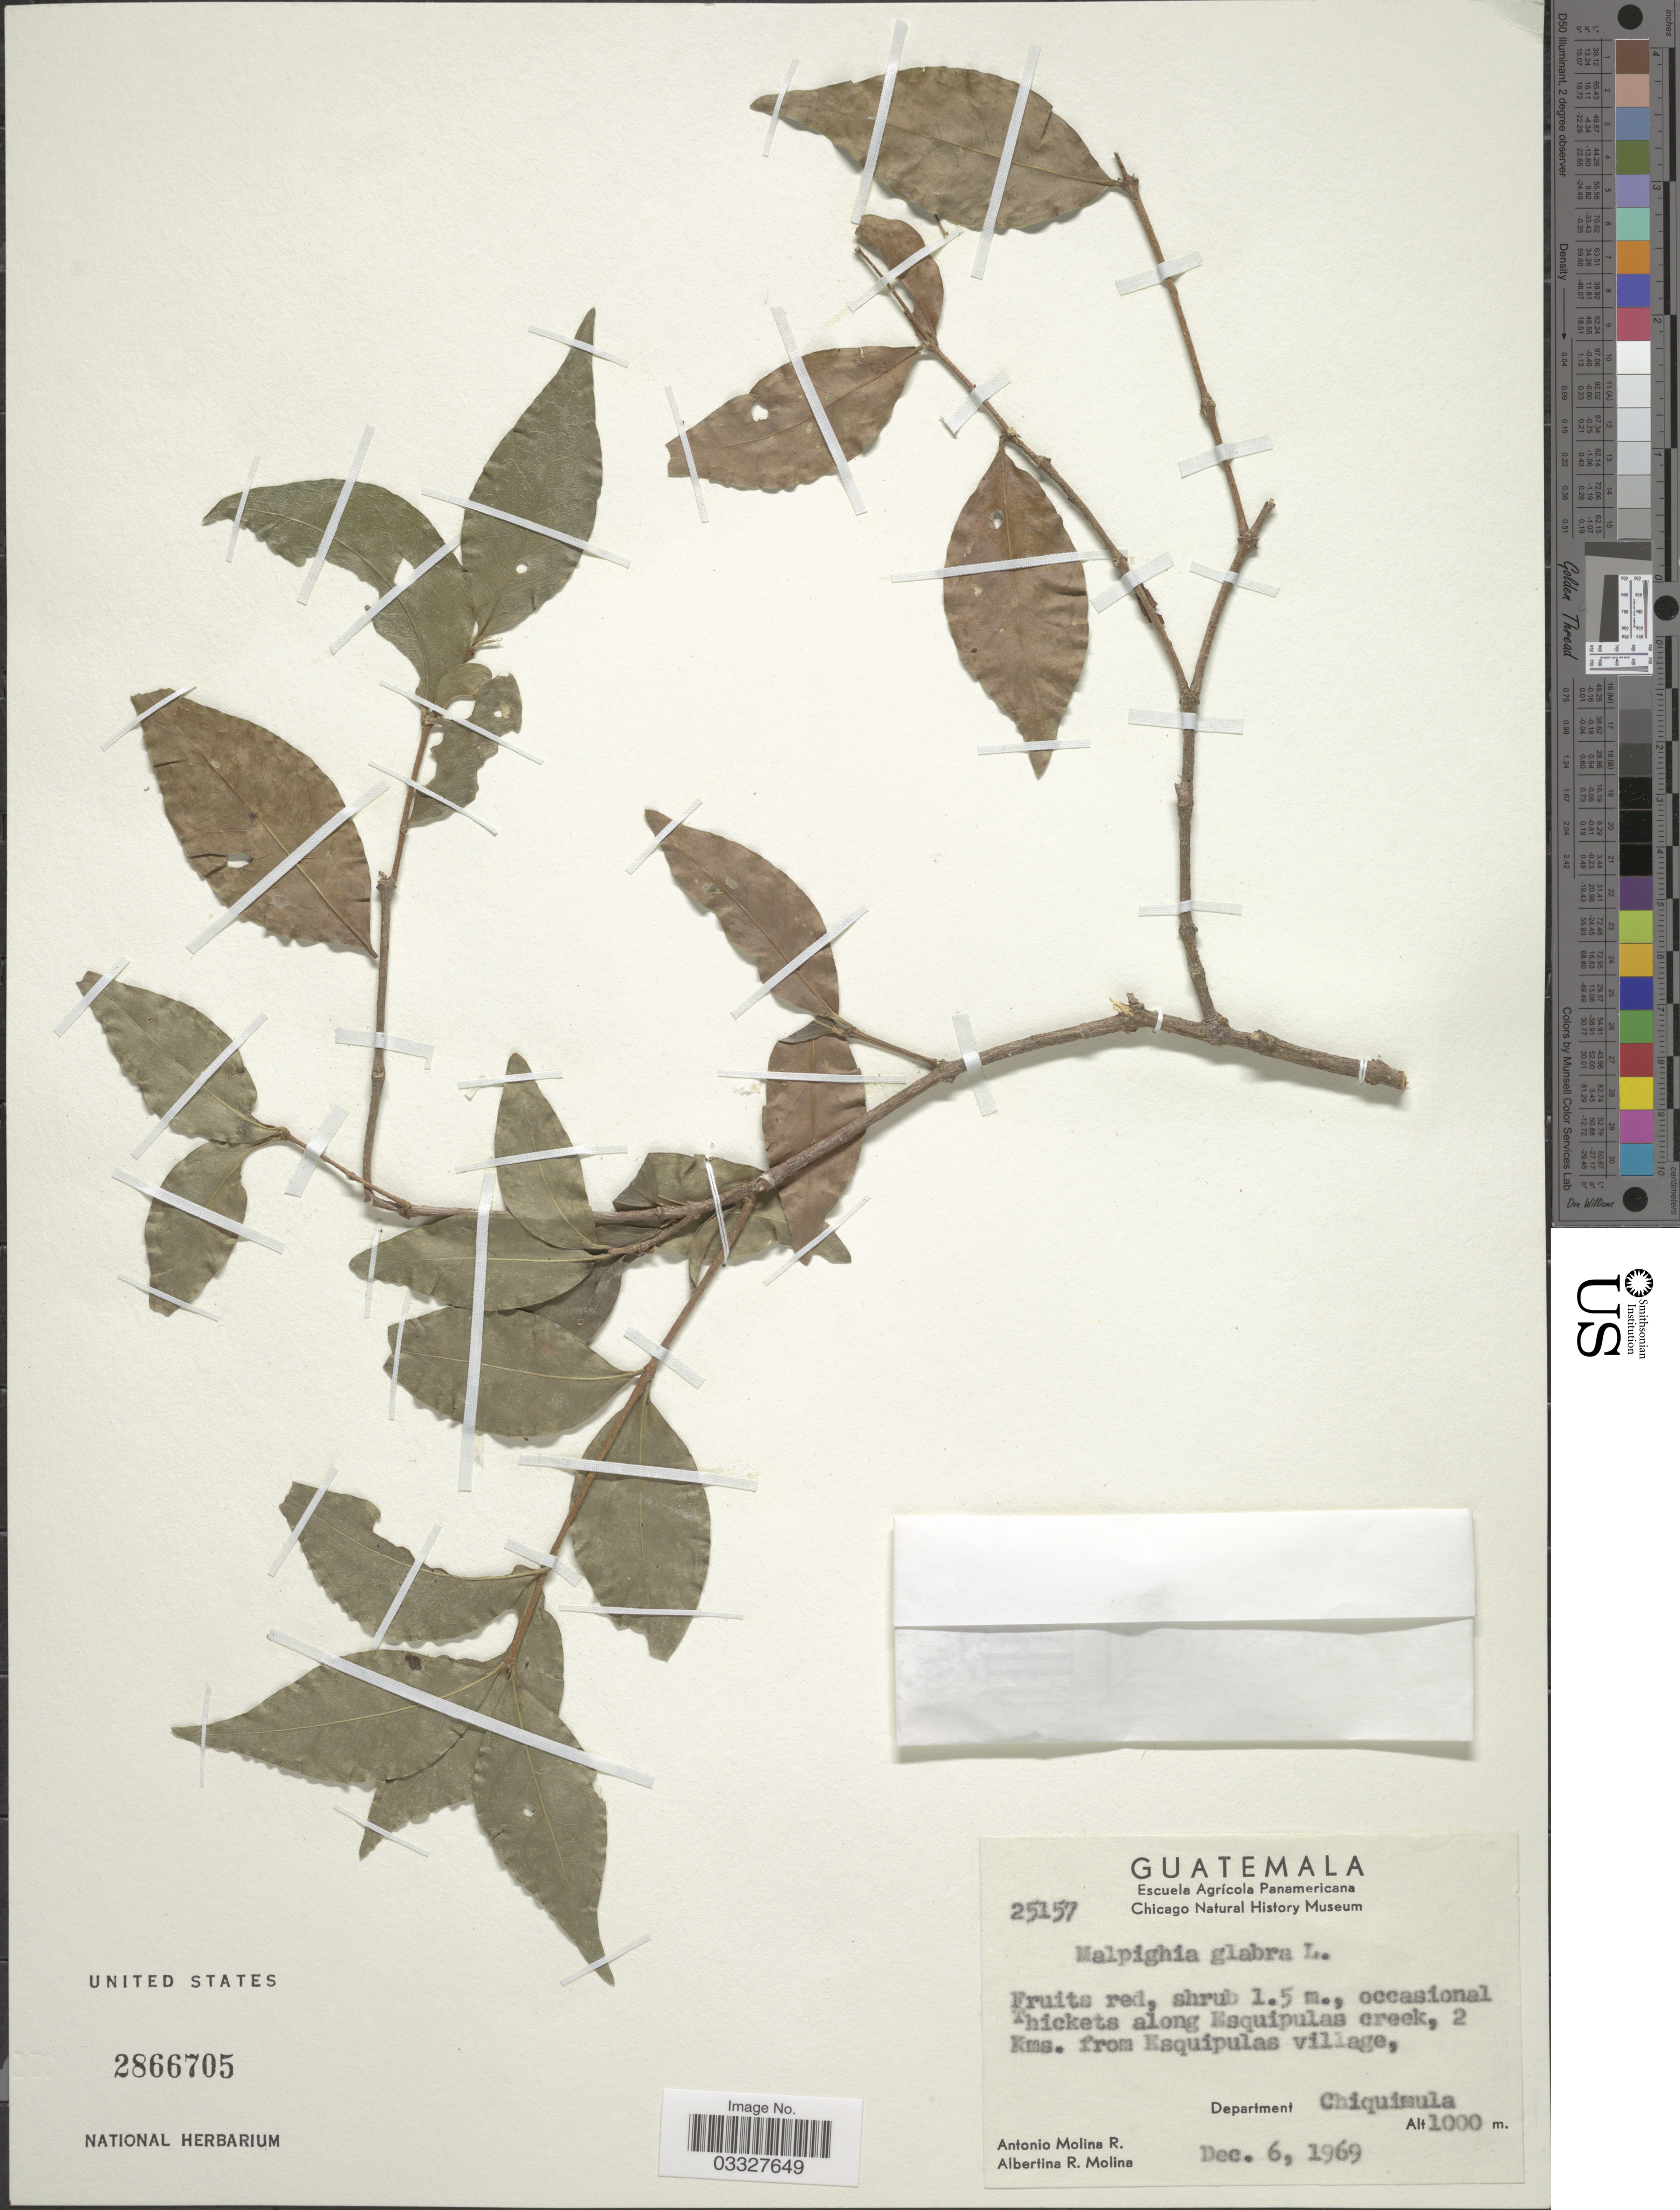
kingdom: Plantae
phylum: Tracheophyta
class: Magnoliopsida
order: Malpighiales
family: Malpighiaceae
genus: Malpighia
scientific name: Malpighia glabra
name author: L.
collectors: A. Molina R. & A. R. Molina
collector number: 25157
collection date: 1969-12-06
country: Guatemala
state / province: Chiquimula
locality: Thickets along Esquipulas creek, 2 Kms. from Esquipulas village, Department Chiquimula.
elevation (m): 1000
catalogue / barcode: US 2866705